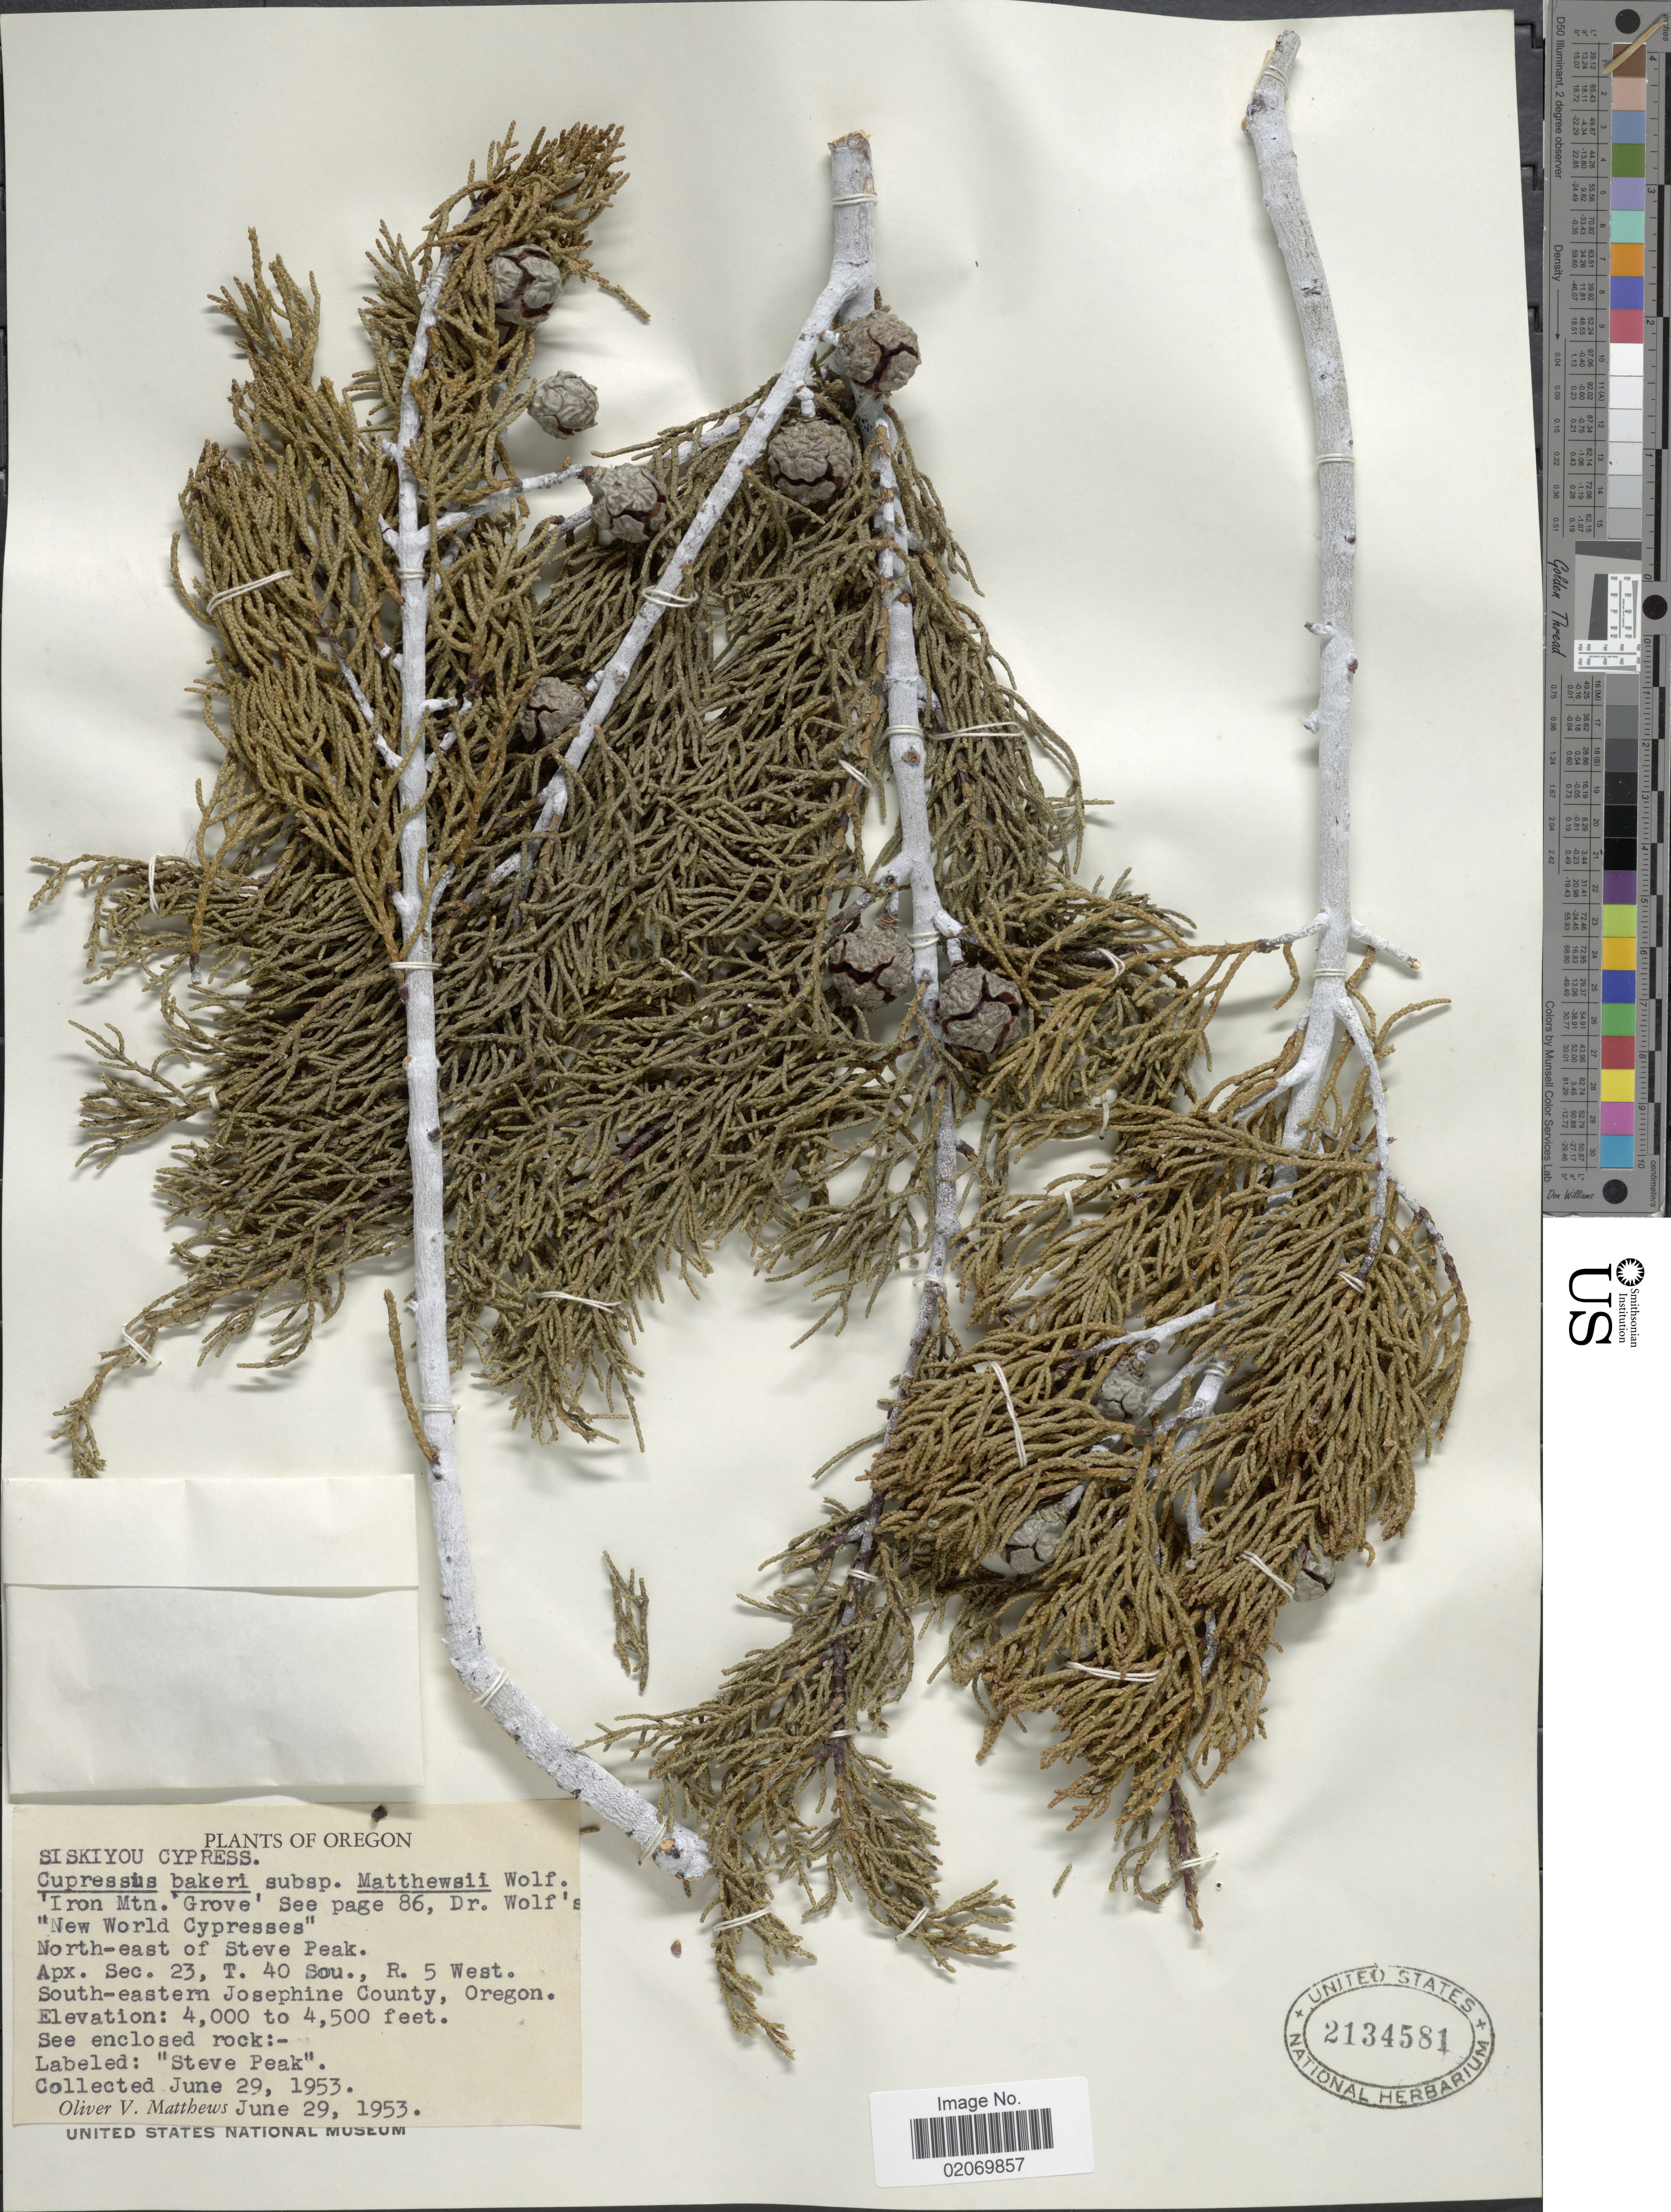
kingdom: Plantae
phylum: Tracheophyta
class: Pinopsida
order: Pinales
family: Cupressaceae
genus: Hesperocyparis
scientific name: Hesperocyparis bakeri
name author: (Jeps.) Bartel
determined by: (US) Smithsonian Institution - National Museum of Natural History - Department of Botany (UNITED STATES)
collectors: O. V. Matthews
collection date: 1953-06-29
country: United States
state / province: Oregon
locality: Siskiyou Cypress, 'Iron Mtn', North-east of Steve Peak. Apx. Sec 23, T 40 Sou. R. 5 West. South-eastern Josephine County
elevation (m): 1219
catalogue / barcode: US 2134581